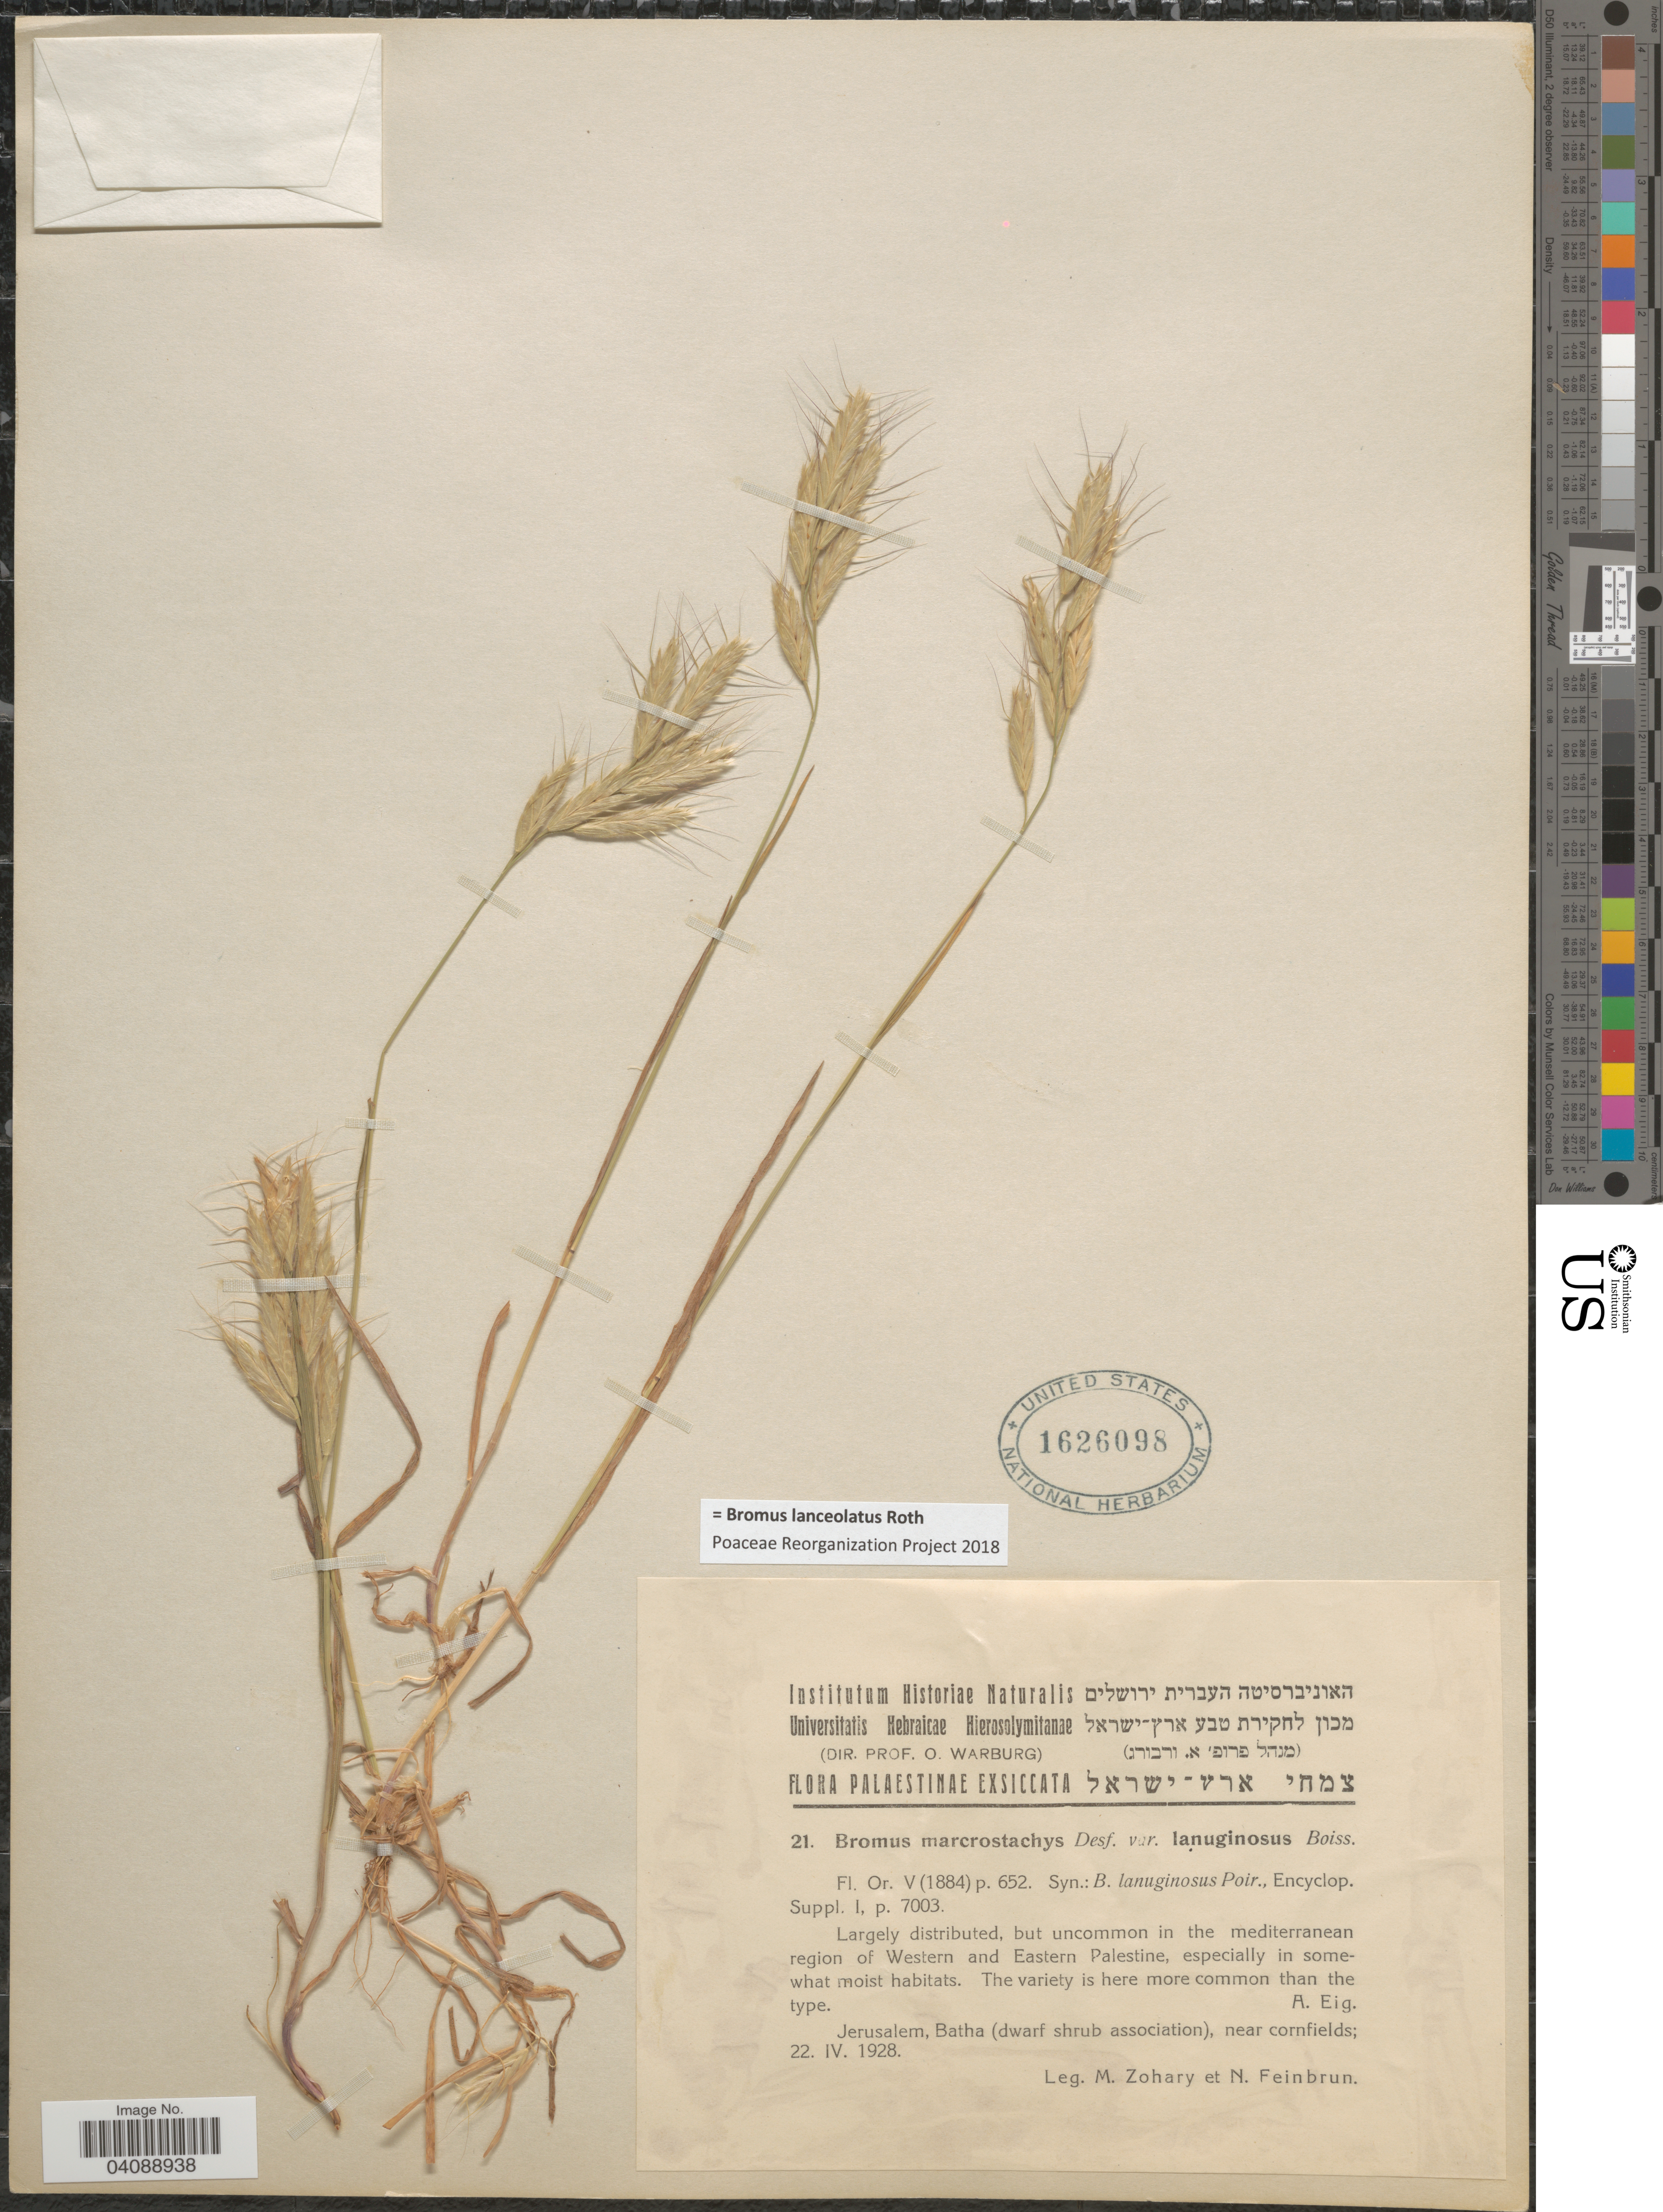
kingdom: Plantae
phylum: Tracheophyta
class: Liliopsida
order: Poales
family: Poaceae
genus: Bromus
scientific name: Bromus lanceolatus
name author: Roth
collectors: M. Zohary & N. Feinbrun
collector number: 21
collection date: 1928-04-22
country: Israel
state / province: Jerusalem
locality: Batha (dwarf shrub association), near cornfields.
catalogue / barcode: US 1626098